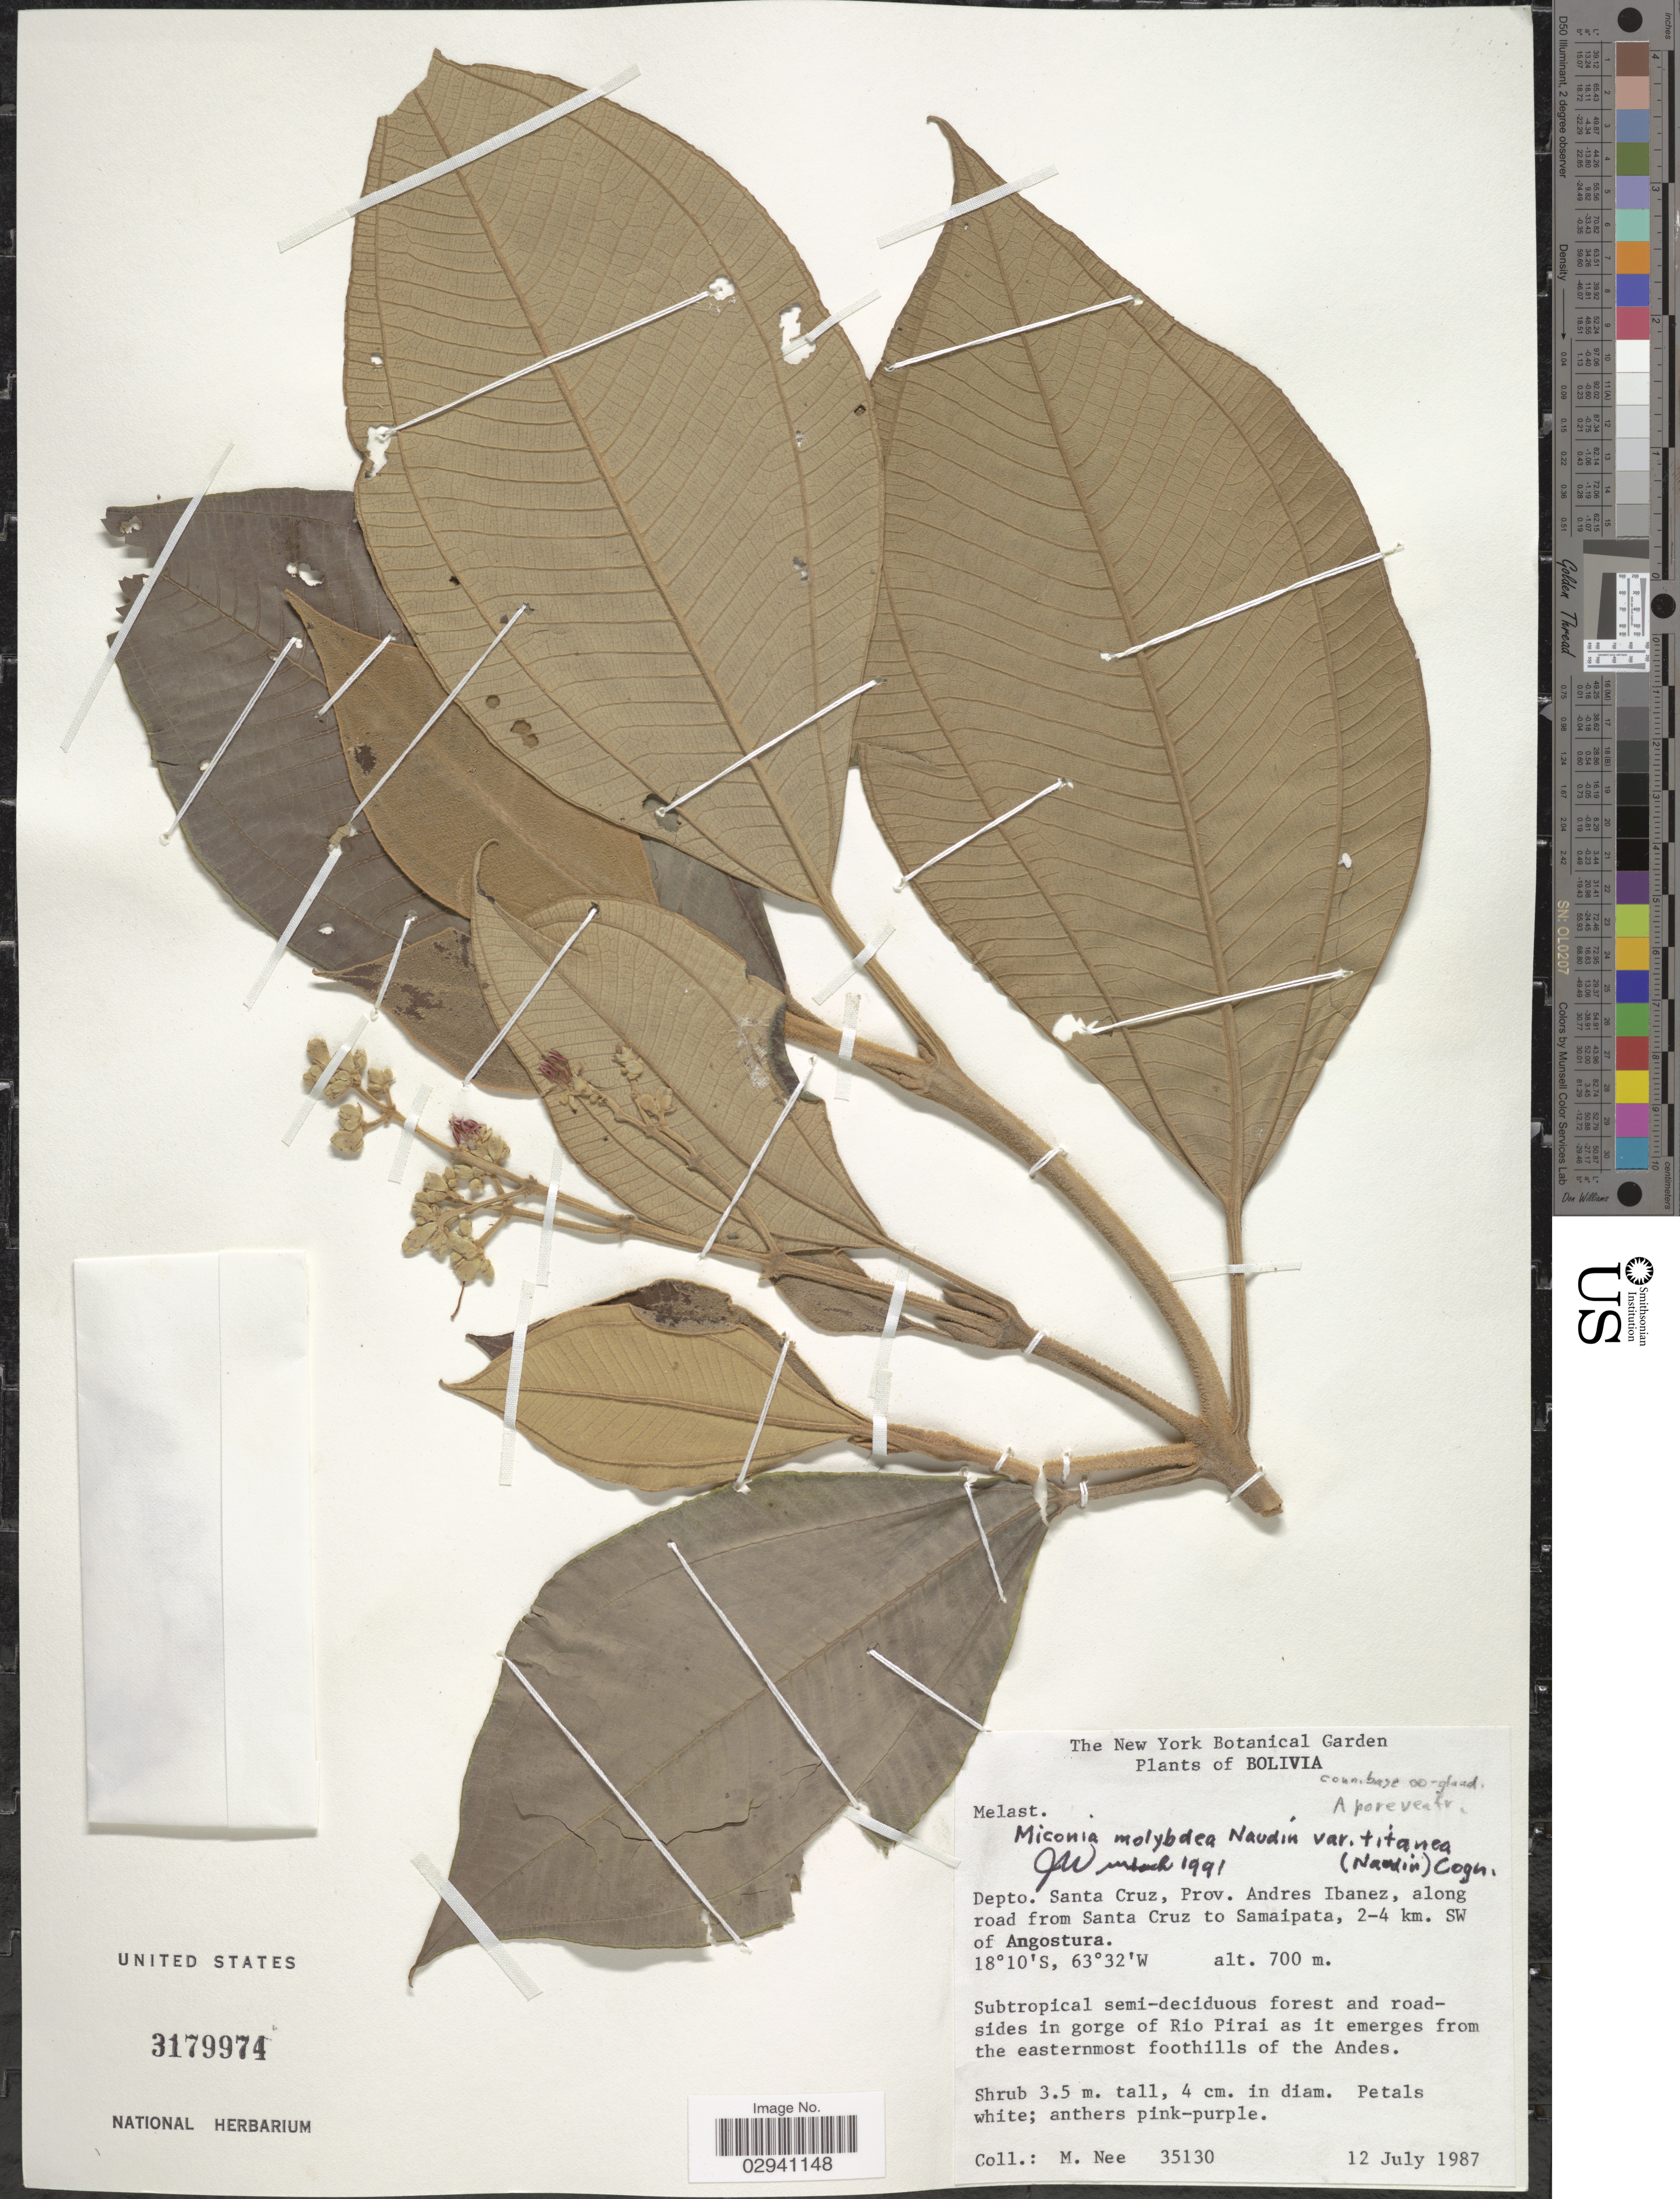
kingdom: Plantae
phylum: Tracheophyta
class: Magnoliopsida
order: Myrtales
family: Melastomataceae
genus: Miconia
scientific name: Miconia molybdea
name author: Naudin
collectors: M. Nee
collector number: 35130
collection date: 1987-07-12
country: Bolivia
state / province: Santa Cruz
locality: Depto. Santa Cruz, Prov. Andres Ibanez, along road from Santa Cruz to Samaipata, 2-4 km. SW of Angostura.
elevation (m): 700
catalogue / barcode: US 3179974